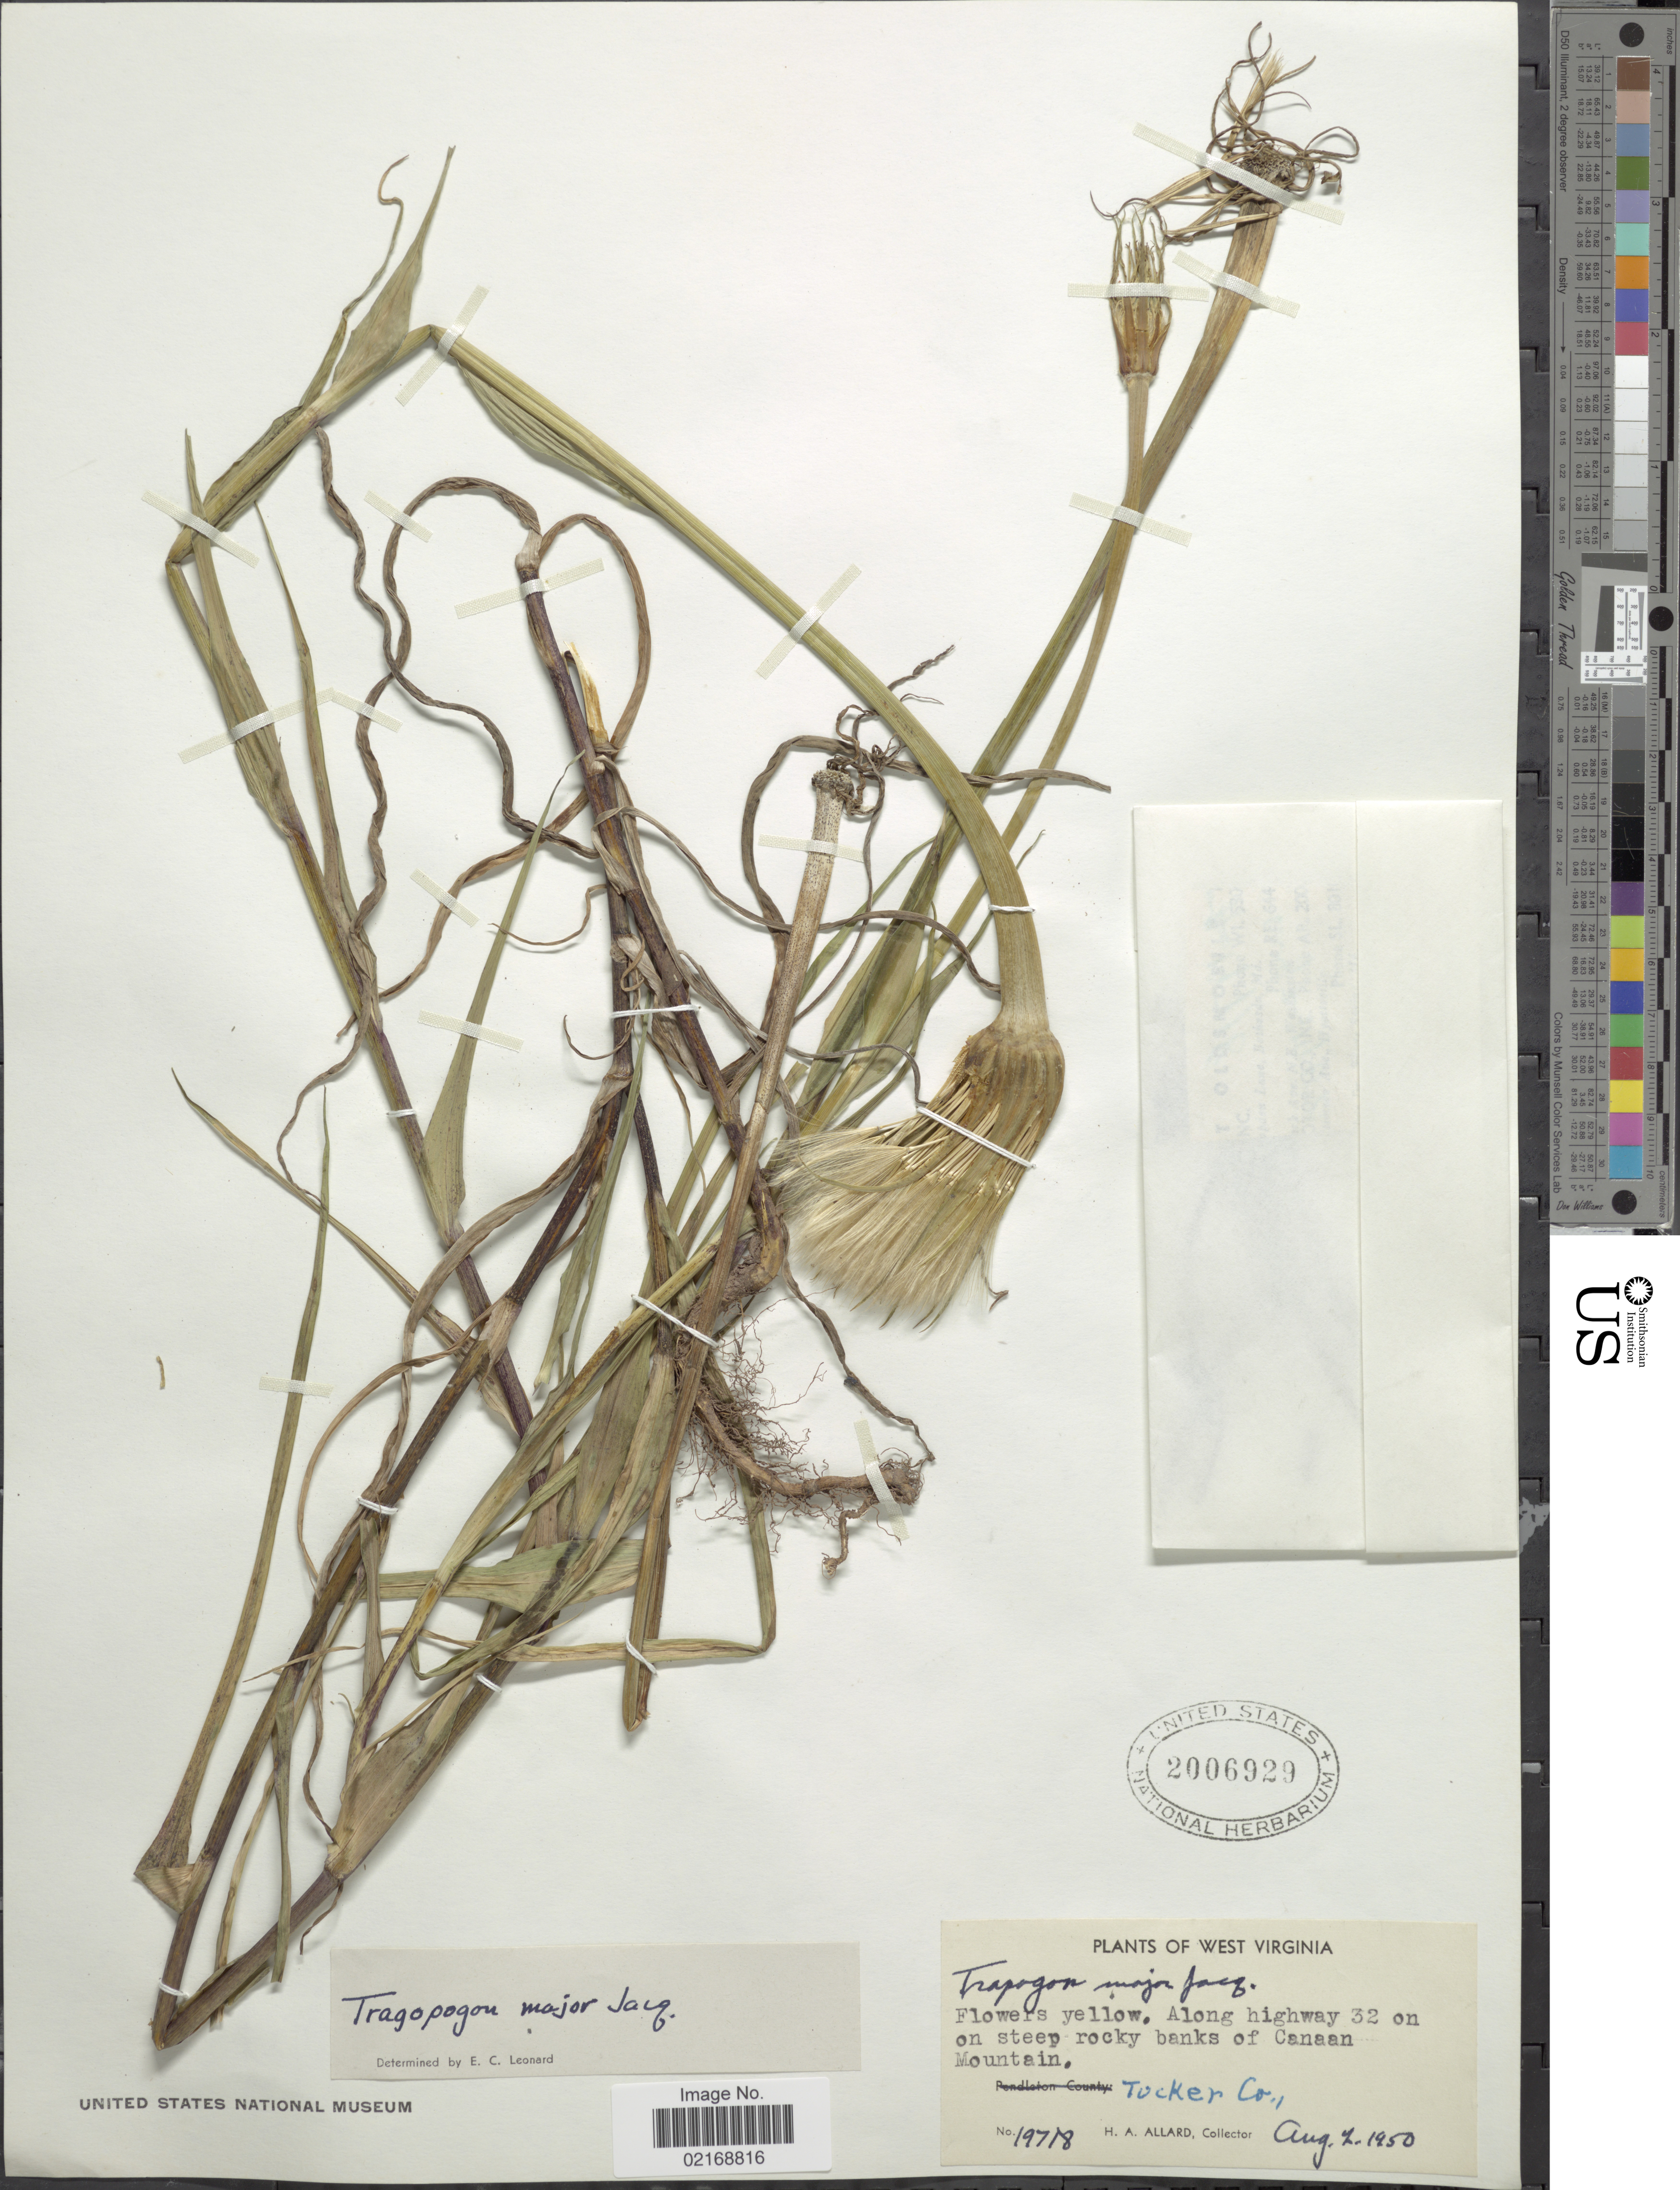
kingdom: Plantae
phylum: Tracheophyta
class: Magnoliopsida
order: Asterales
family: Asteraceae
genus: Tragopogon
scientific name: Tragopogon dubius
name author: Scop.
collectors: H. A. Allard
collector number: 19718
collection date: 1950-08-02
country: United States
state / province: West Virginia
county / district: Tucker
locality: Along highway 32 on on steep rocky banks of Canaan Mountain, Tocker Co.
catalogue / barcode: US 2006929